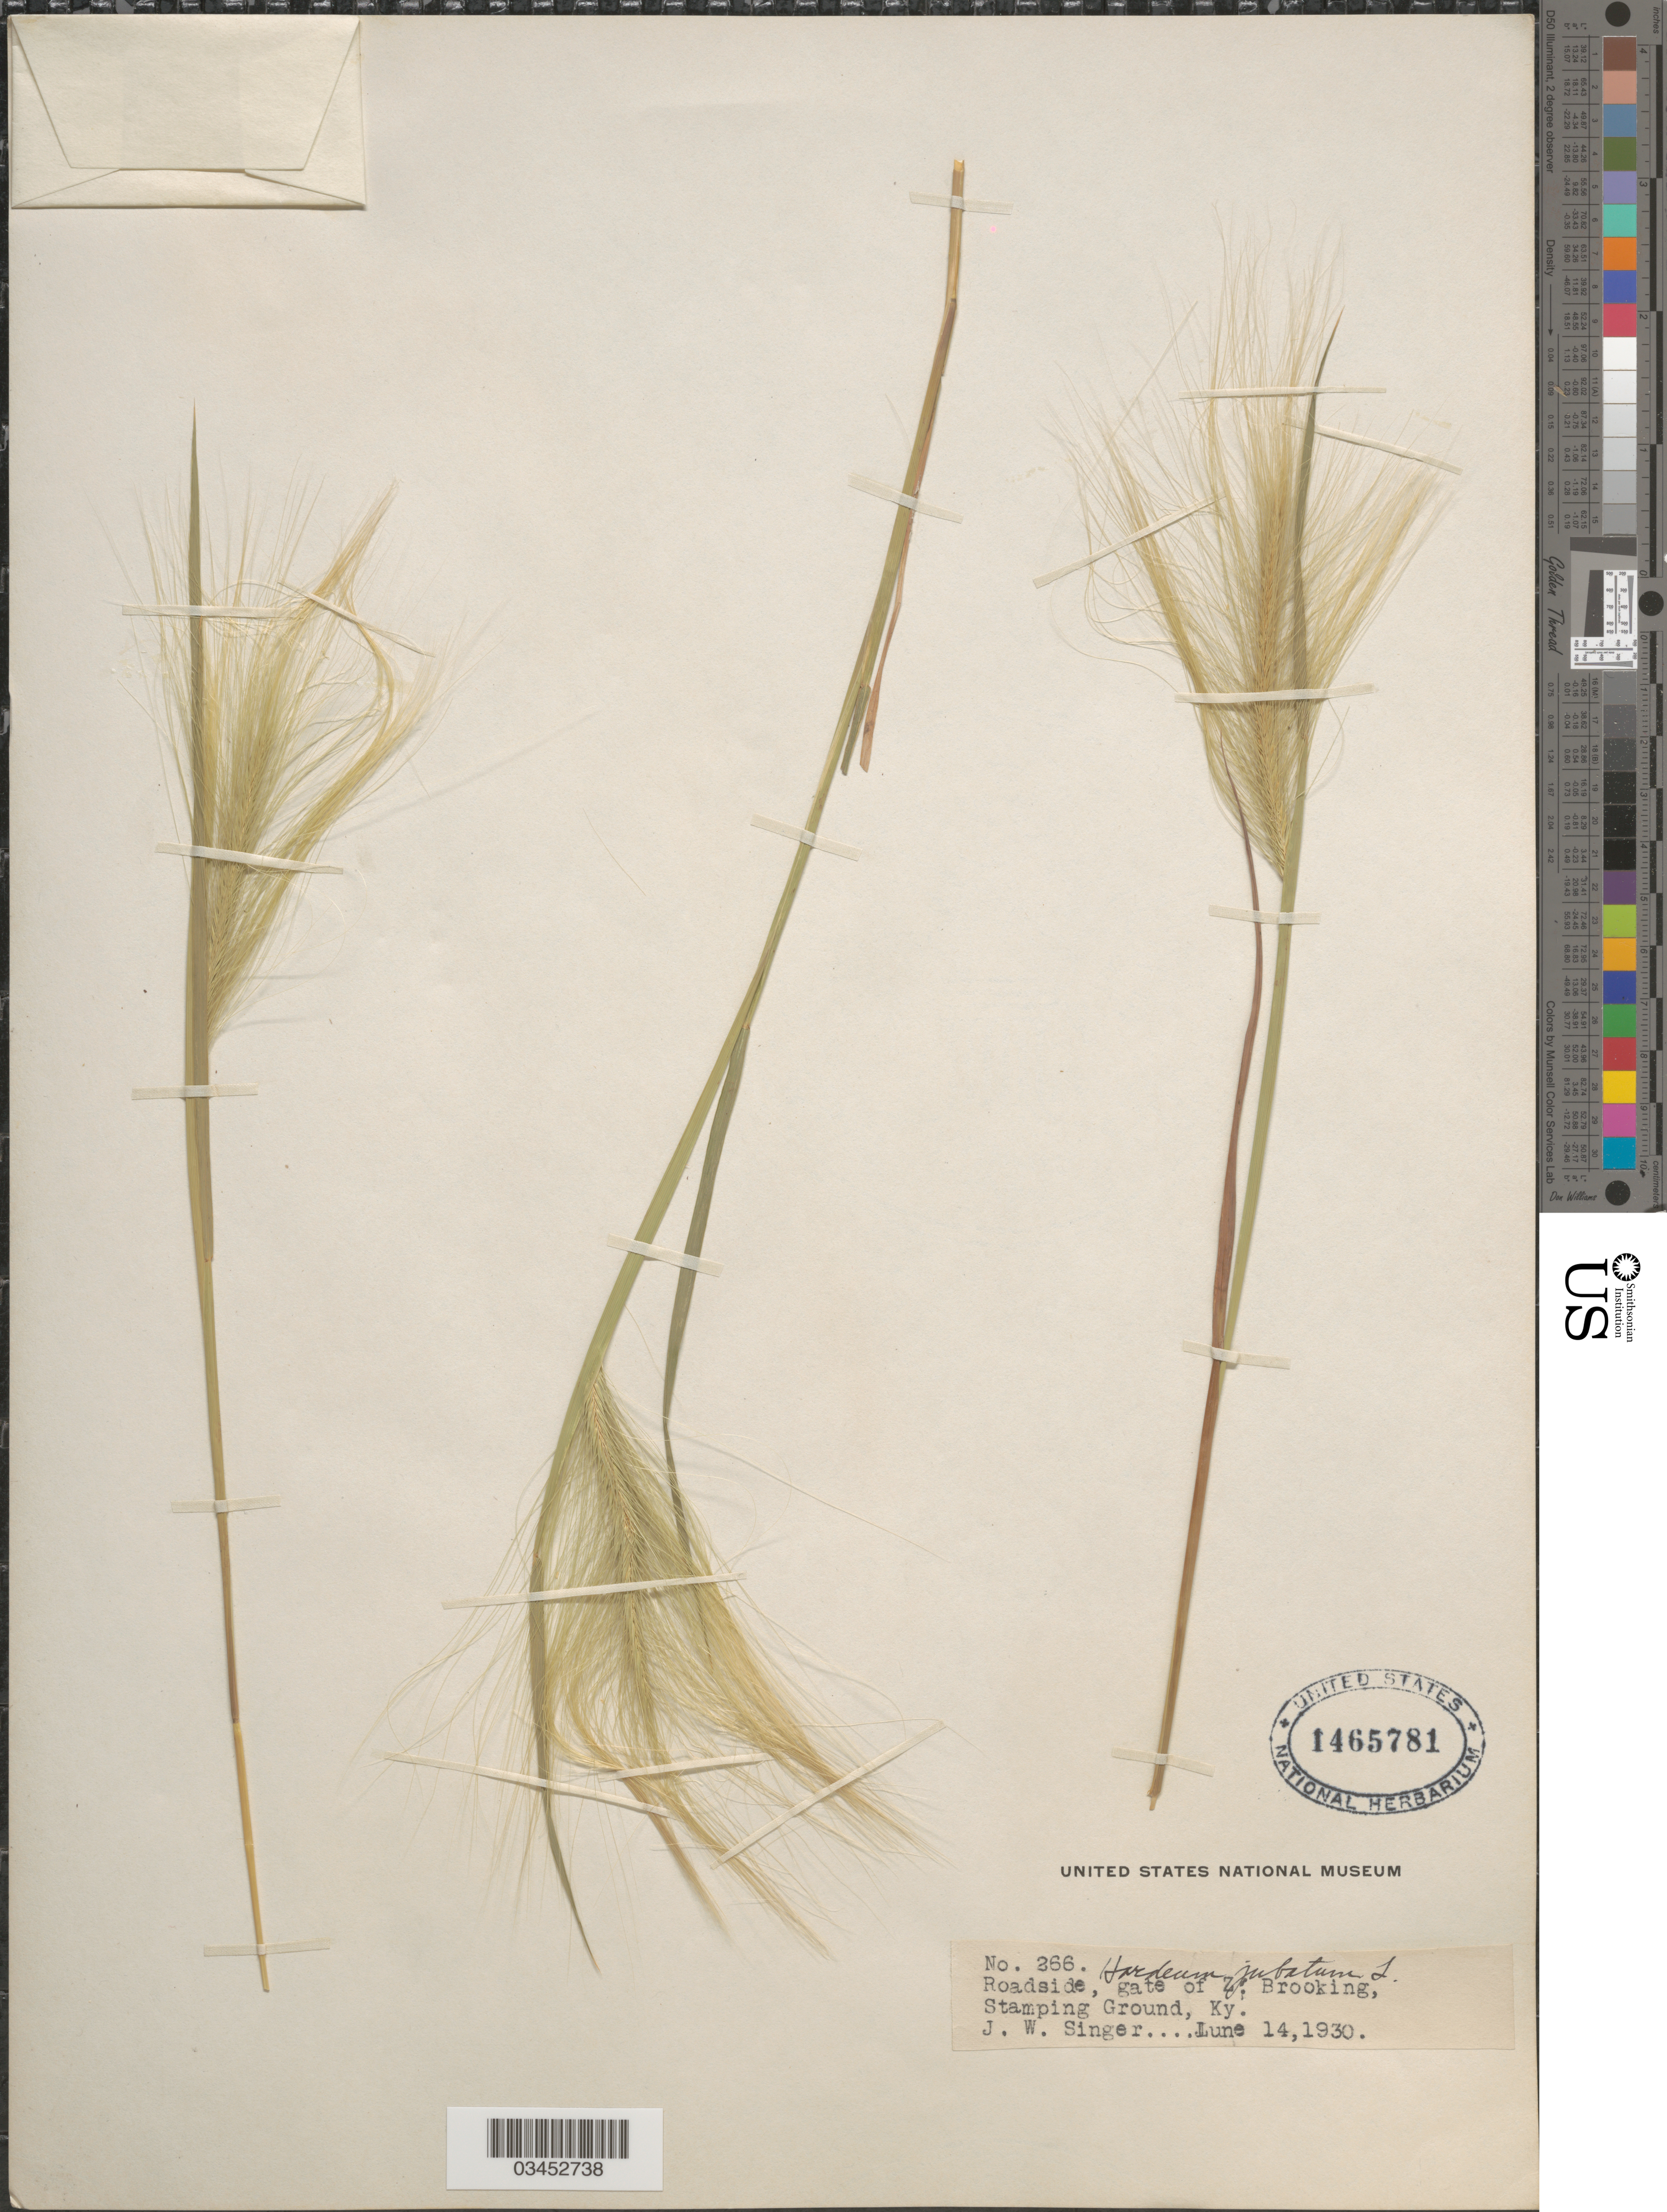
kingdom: Plantae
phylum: Tracheophyta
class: Liliopsida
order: Poales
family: Poaceae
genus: Hordeum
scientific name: Hordeum jubatum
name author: L.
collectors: J. EW. Singer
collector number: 266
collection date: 1930-06-14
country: United States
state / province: Kentucky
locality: Roadside, gate of Z: Brooking, Stamping Ground.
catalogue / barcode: US 1465781